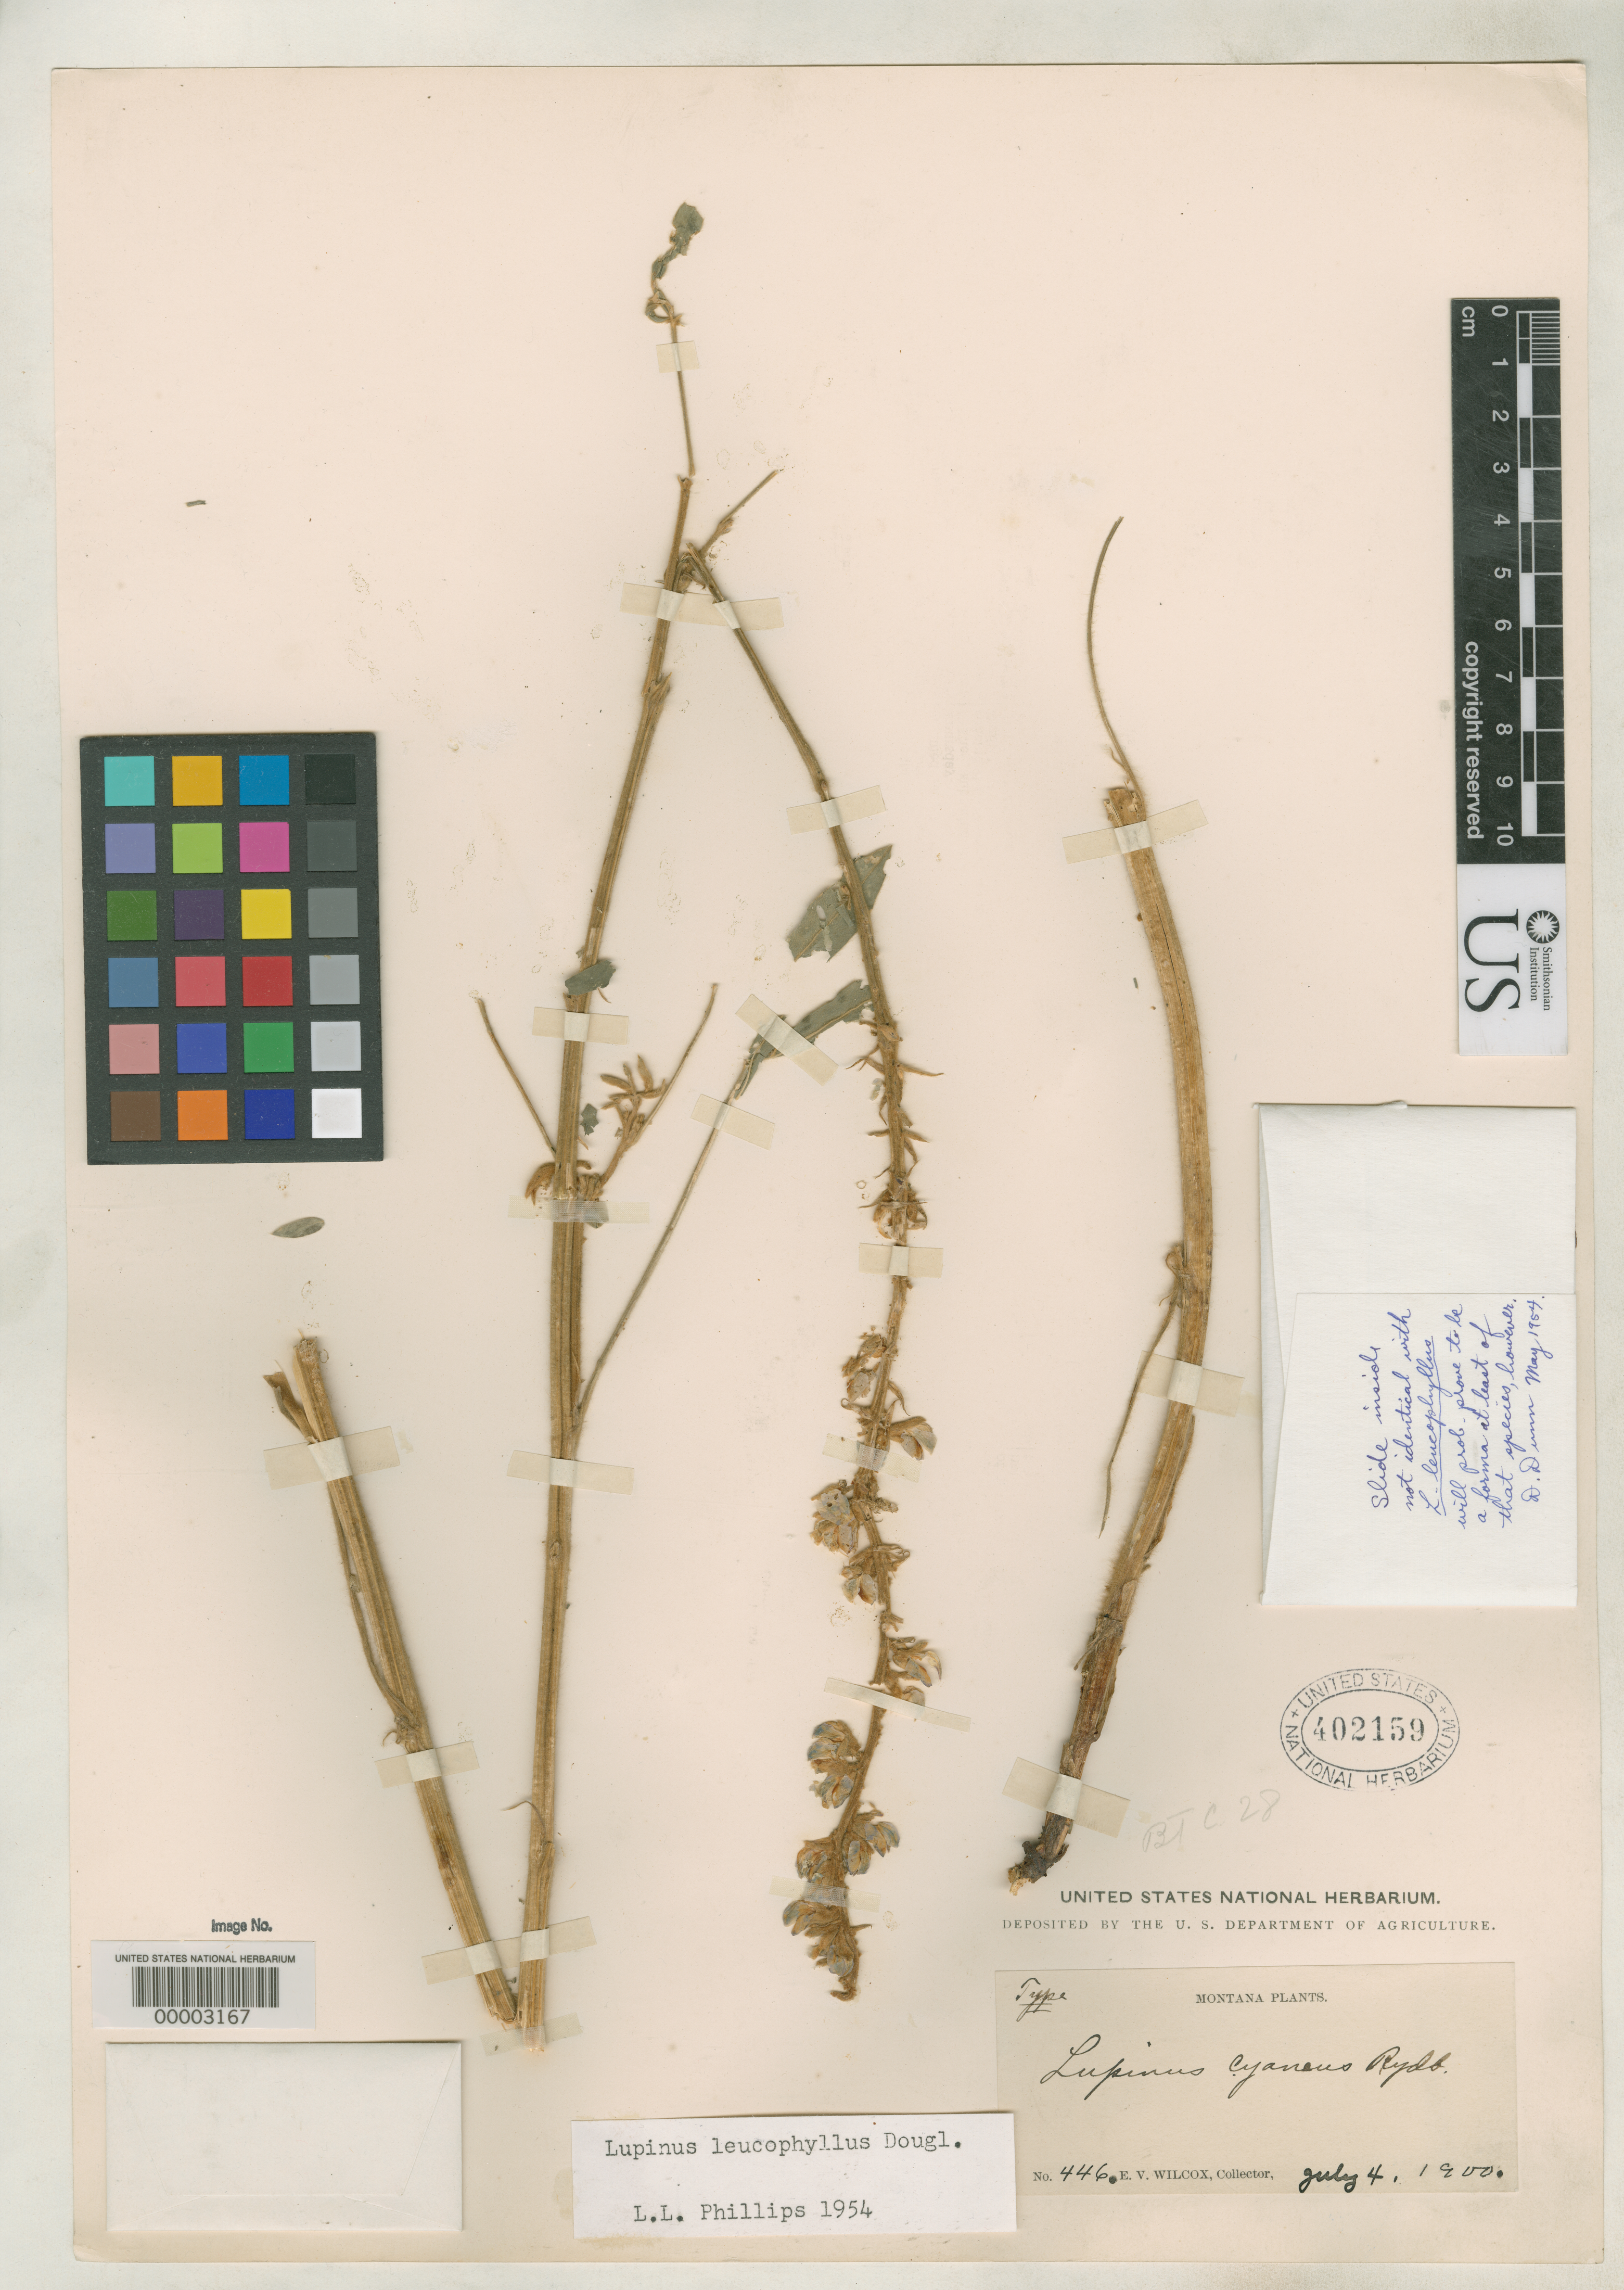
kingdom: Plantae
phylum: Tracheophyta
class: Magnoliopsida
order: Fabales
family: Fabaceae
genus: Lupinus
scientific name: Lupinus cyaneus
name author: Rydb.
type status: Holotype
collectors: E. V. Wilcox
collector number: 446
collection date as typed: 04 Jul 1900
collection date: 1900-07-04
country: United States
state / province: Montana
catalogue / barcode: US 402159